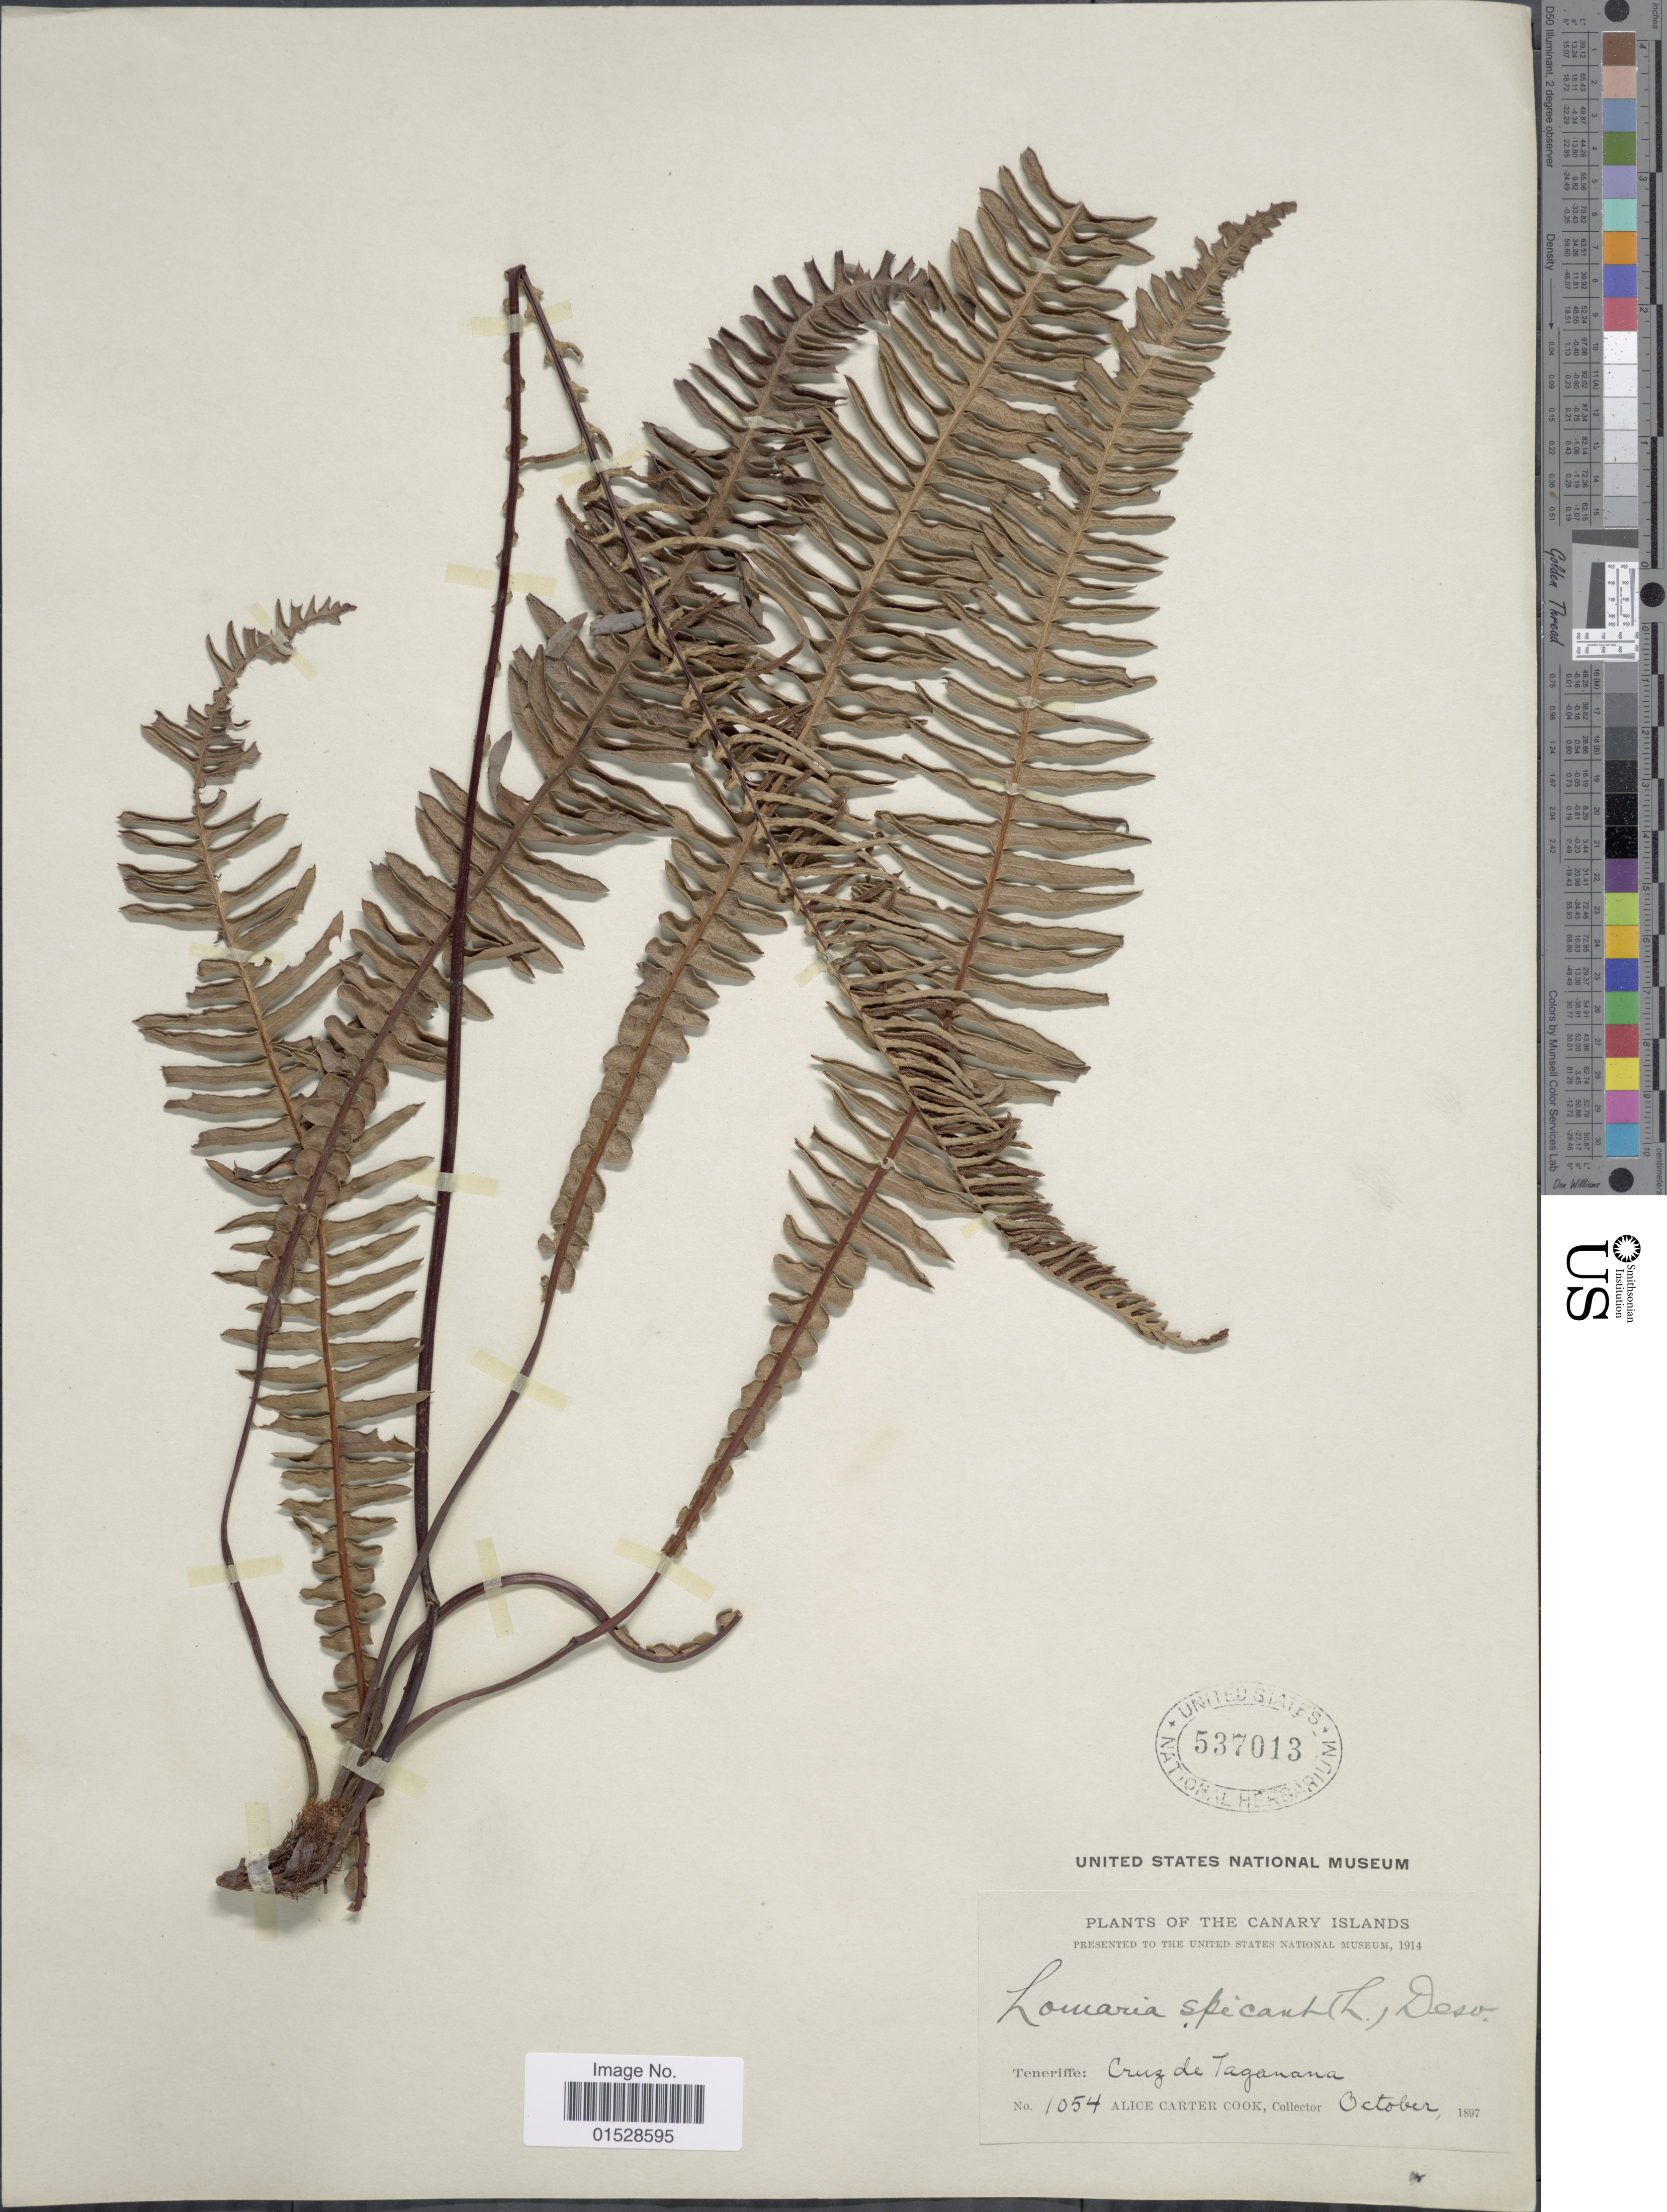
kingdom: Plantae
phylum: Tracheophyta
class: Polypodiopsida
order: Polypodiales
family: Blechnaceae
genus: Blechnum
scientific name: Blechnum spicant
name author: (L.) Sm.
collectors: Alice C. Cook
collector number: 1054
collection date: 1897-10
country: Spain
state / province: Canarias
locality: Canary Islands, Teneriffe: Cruz de Taganana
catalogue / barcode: US 537013